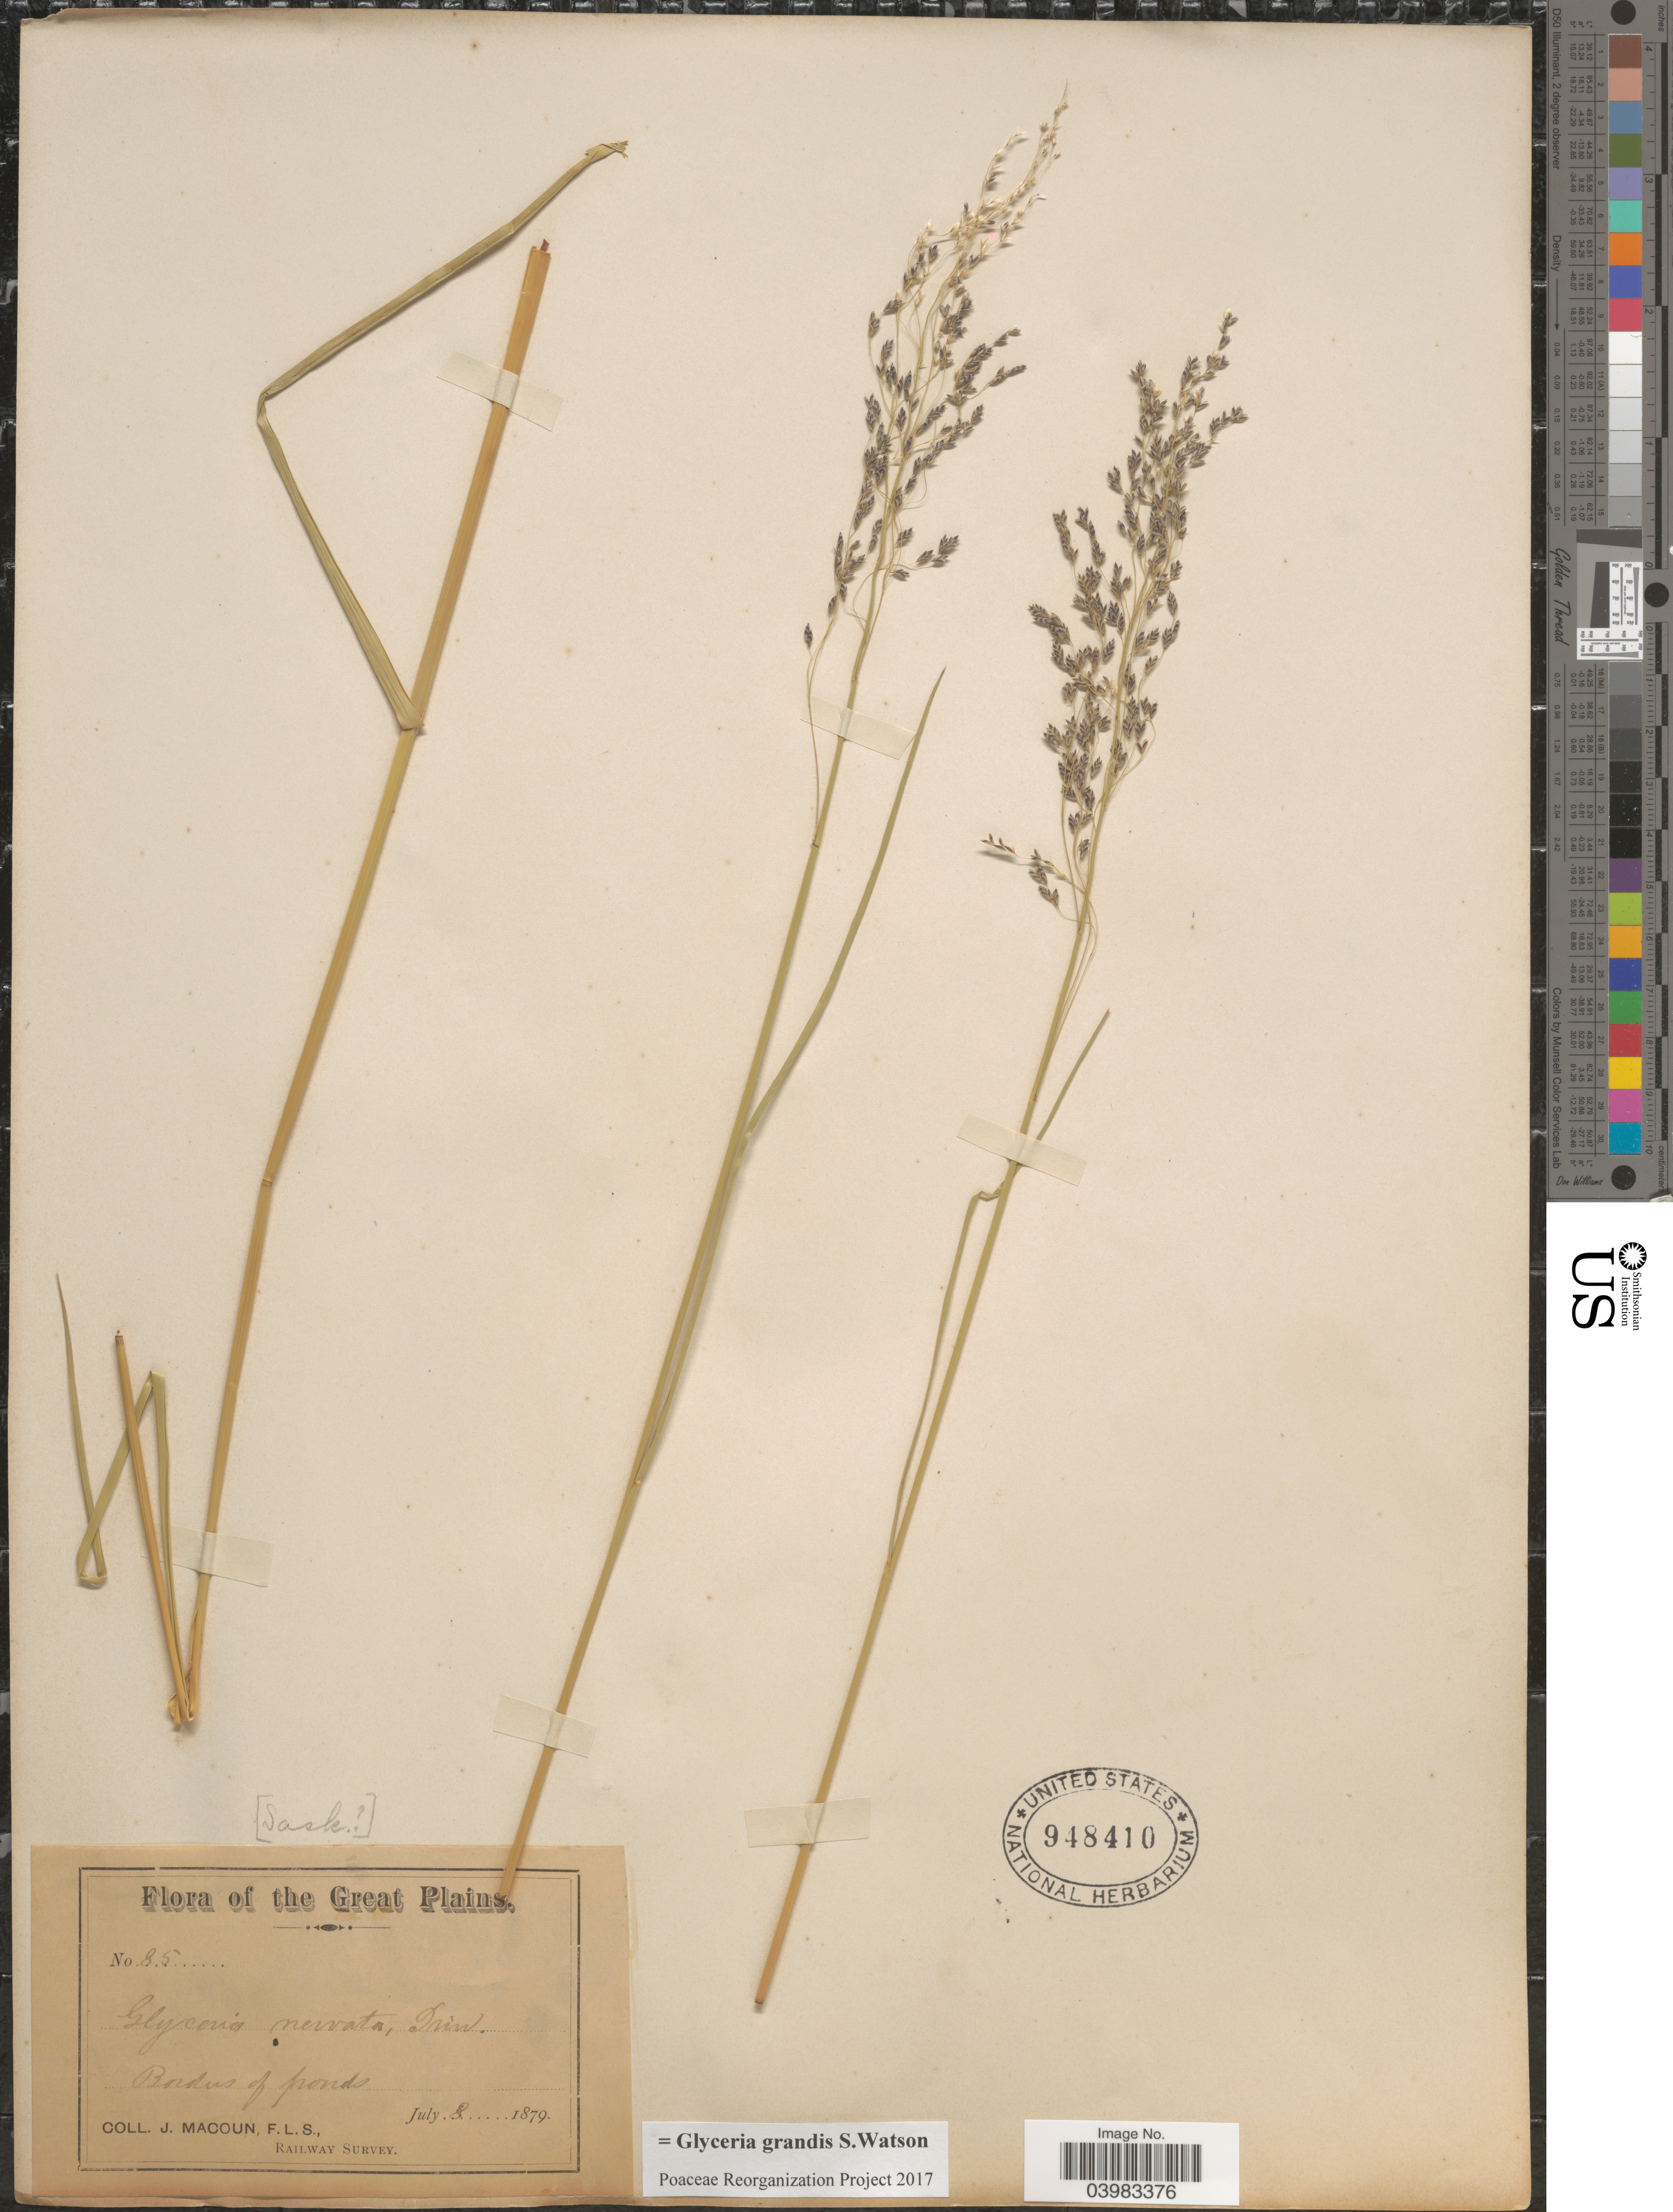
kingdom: Plantae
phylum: Tracheophyta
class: Liliopsida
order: Poales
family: Poaceae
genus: Glyceria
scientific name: Glyceria grandis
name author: S. Watson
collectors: J. Macoun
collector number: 85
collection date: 1879-07-08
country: Canada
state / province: Saskatchewan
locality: The Great Plains.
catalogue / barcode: US 948410